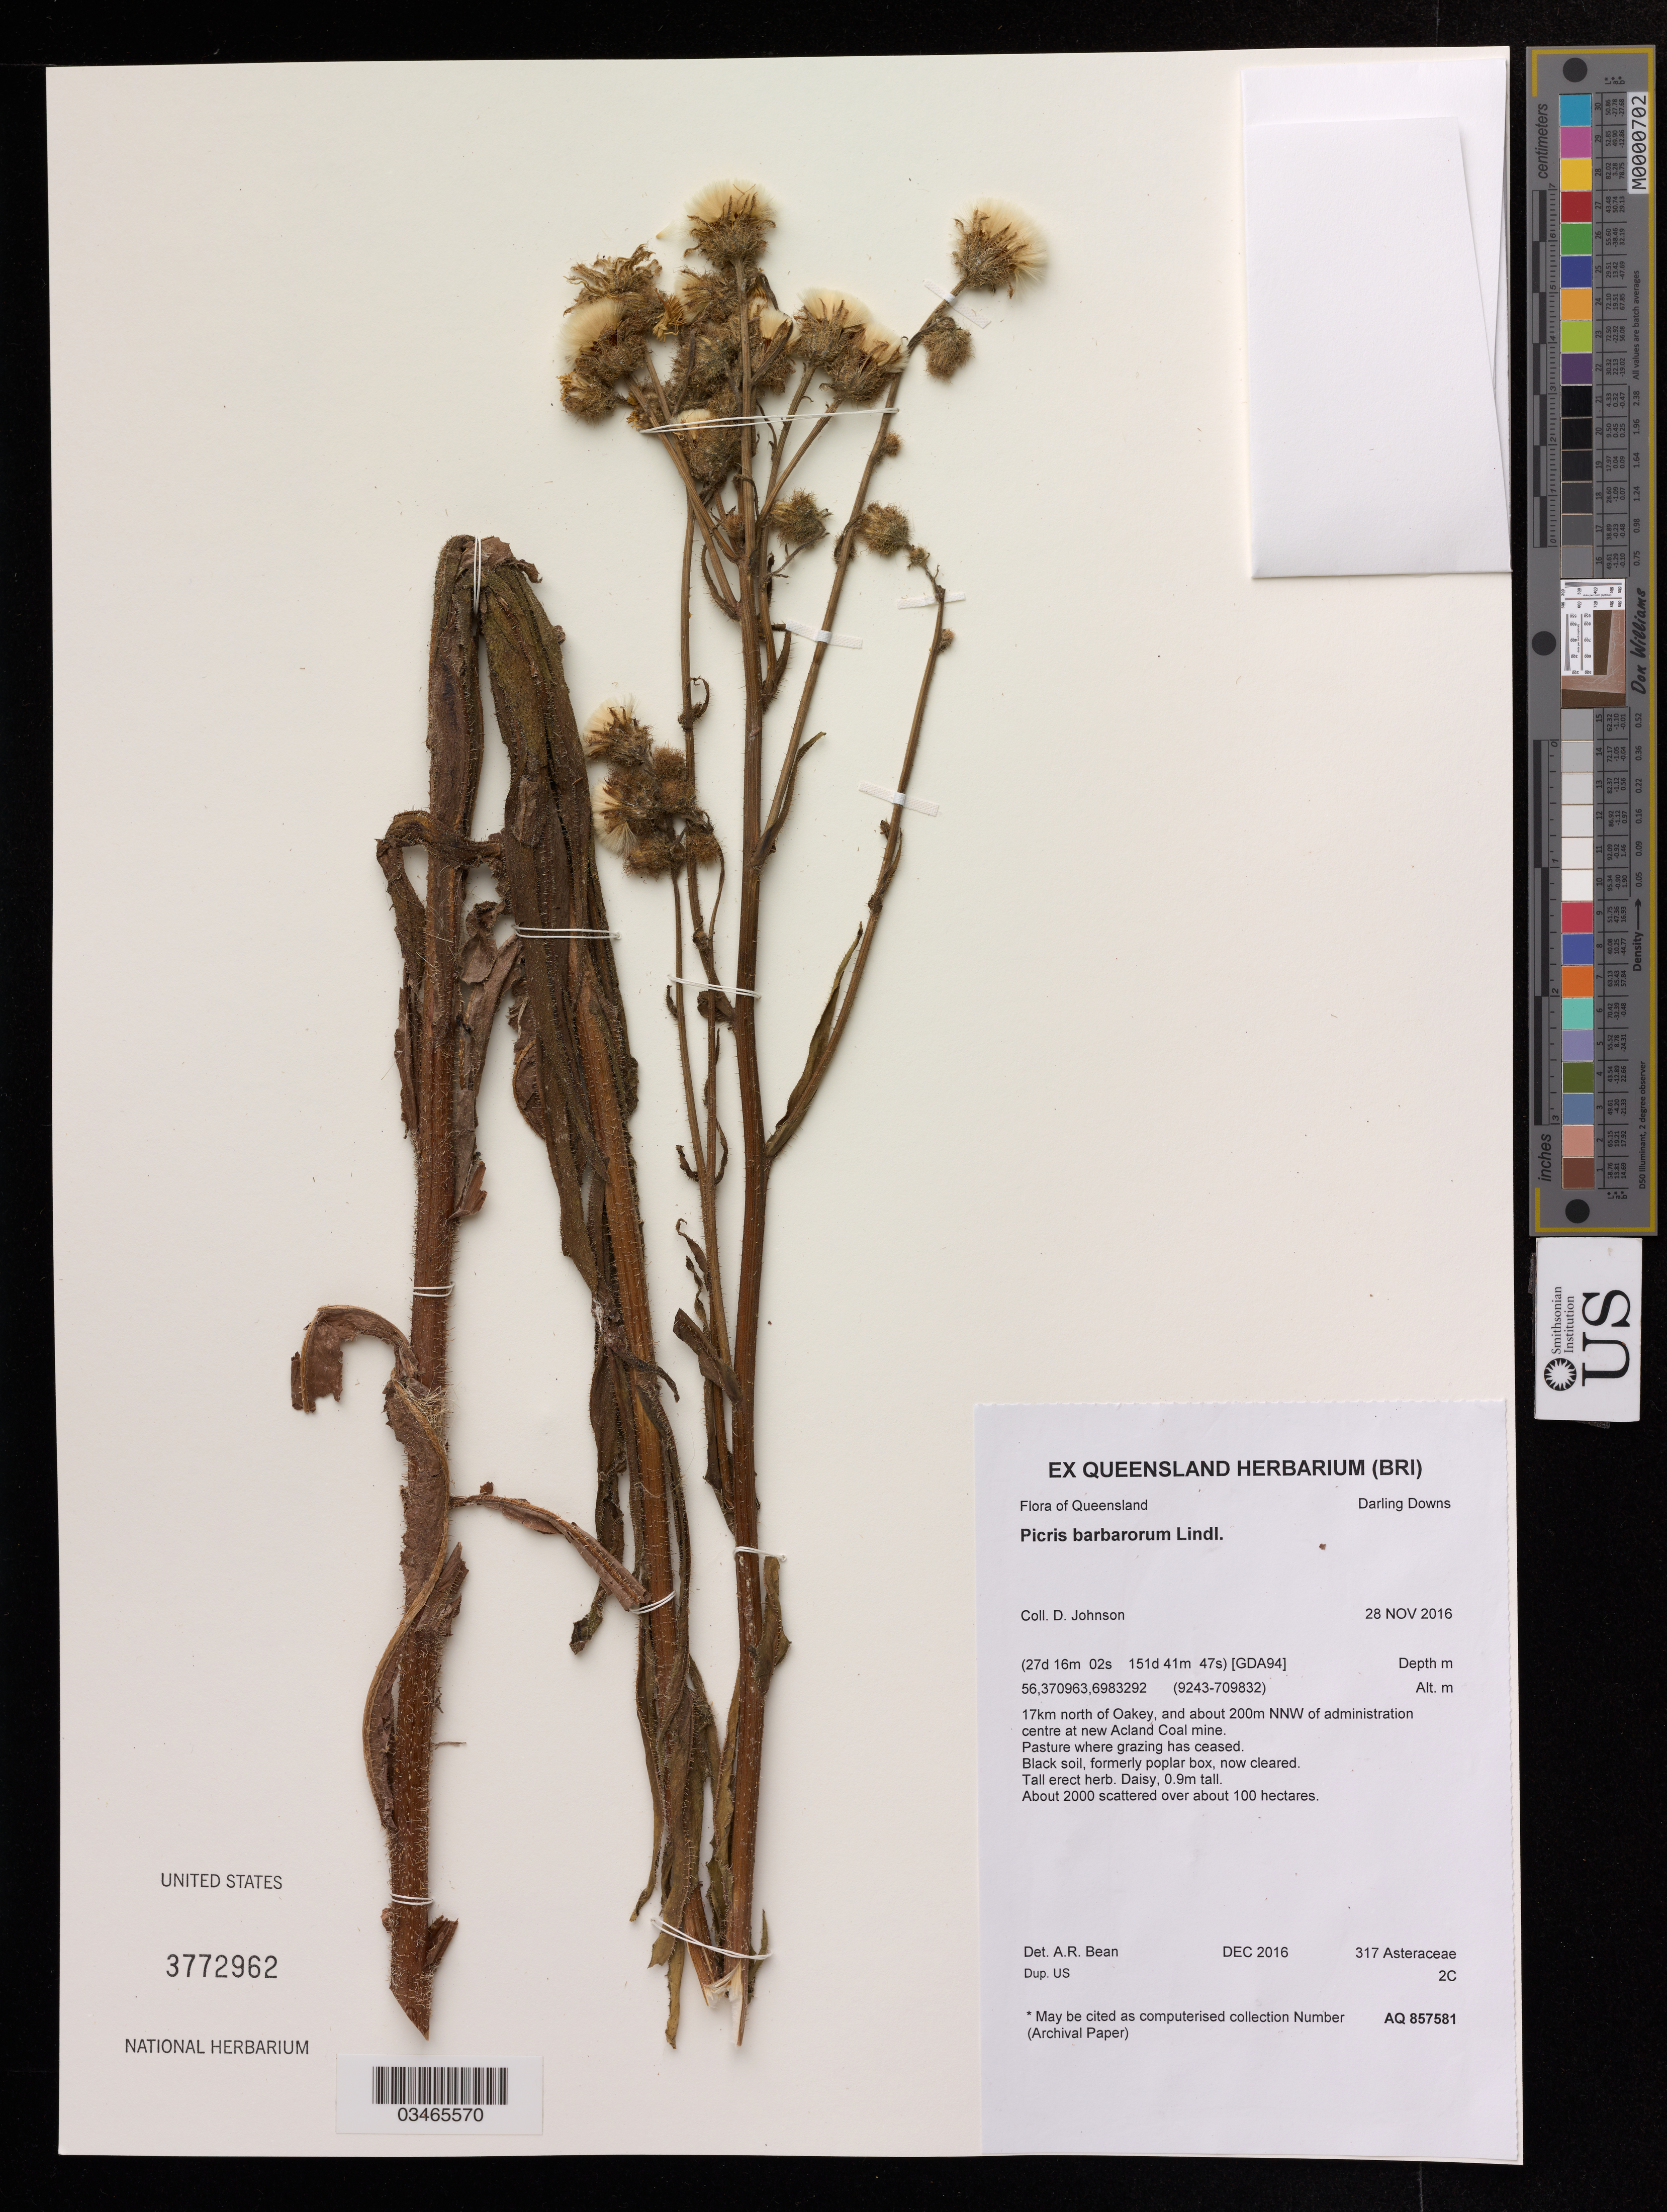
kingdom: Plantae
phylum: Tracheophyta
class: Magnoliopsida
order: Asterales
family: Asteraceae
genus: Picris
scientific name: Picris barbarorum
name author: Lindl.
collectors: D. Johnson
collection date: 2016-11-28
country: Australia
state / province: Queensland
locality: Darling Downs, 17km north of Oakey, and about 200m NNW of administration centre at new Acland Coal mine.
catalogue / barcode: US 3772962